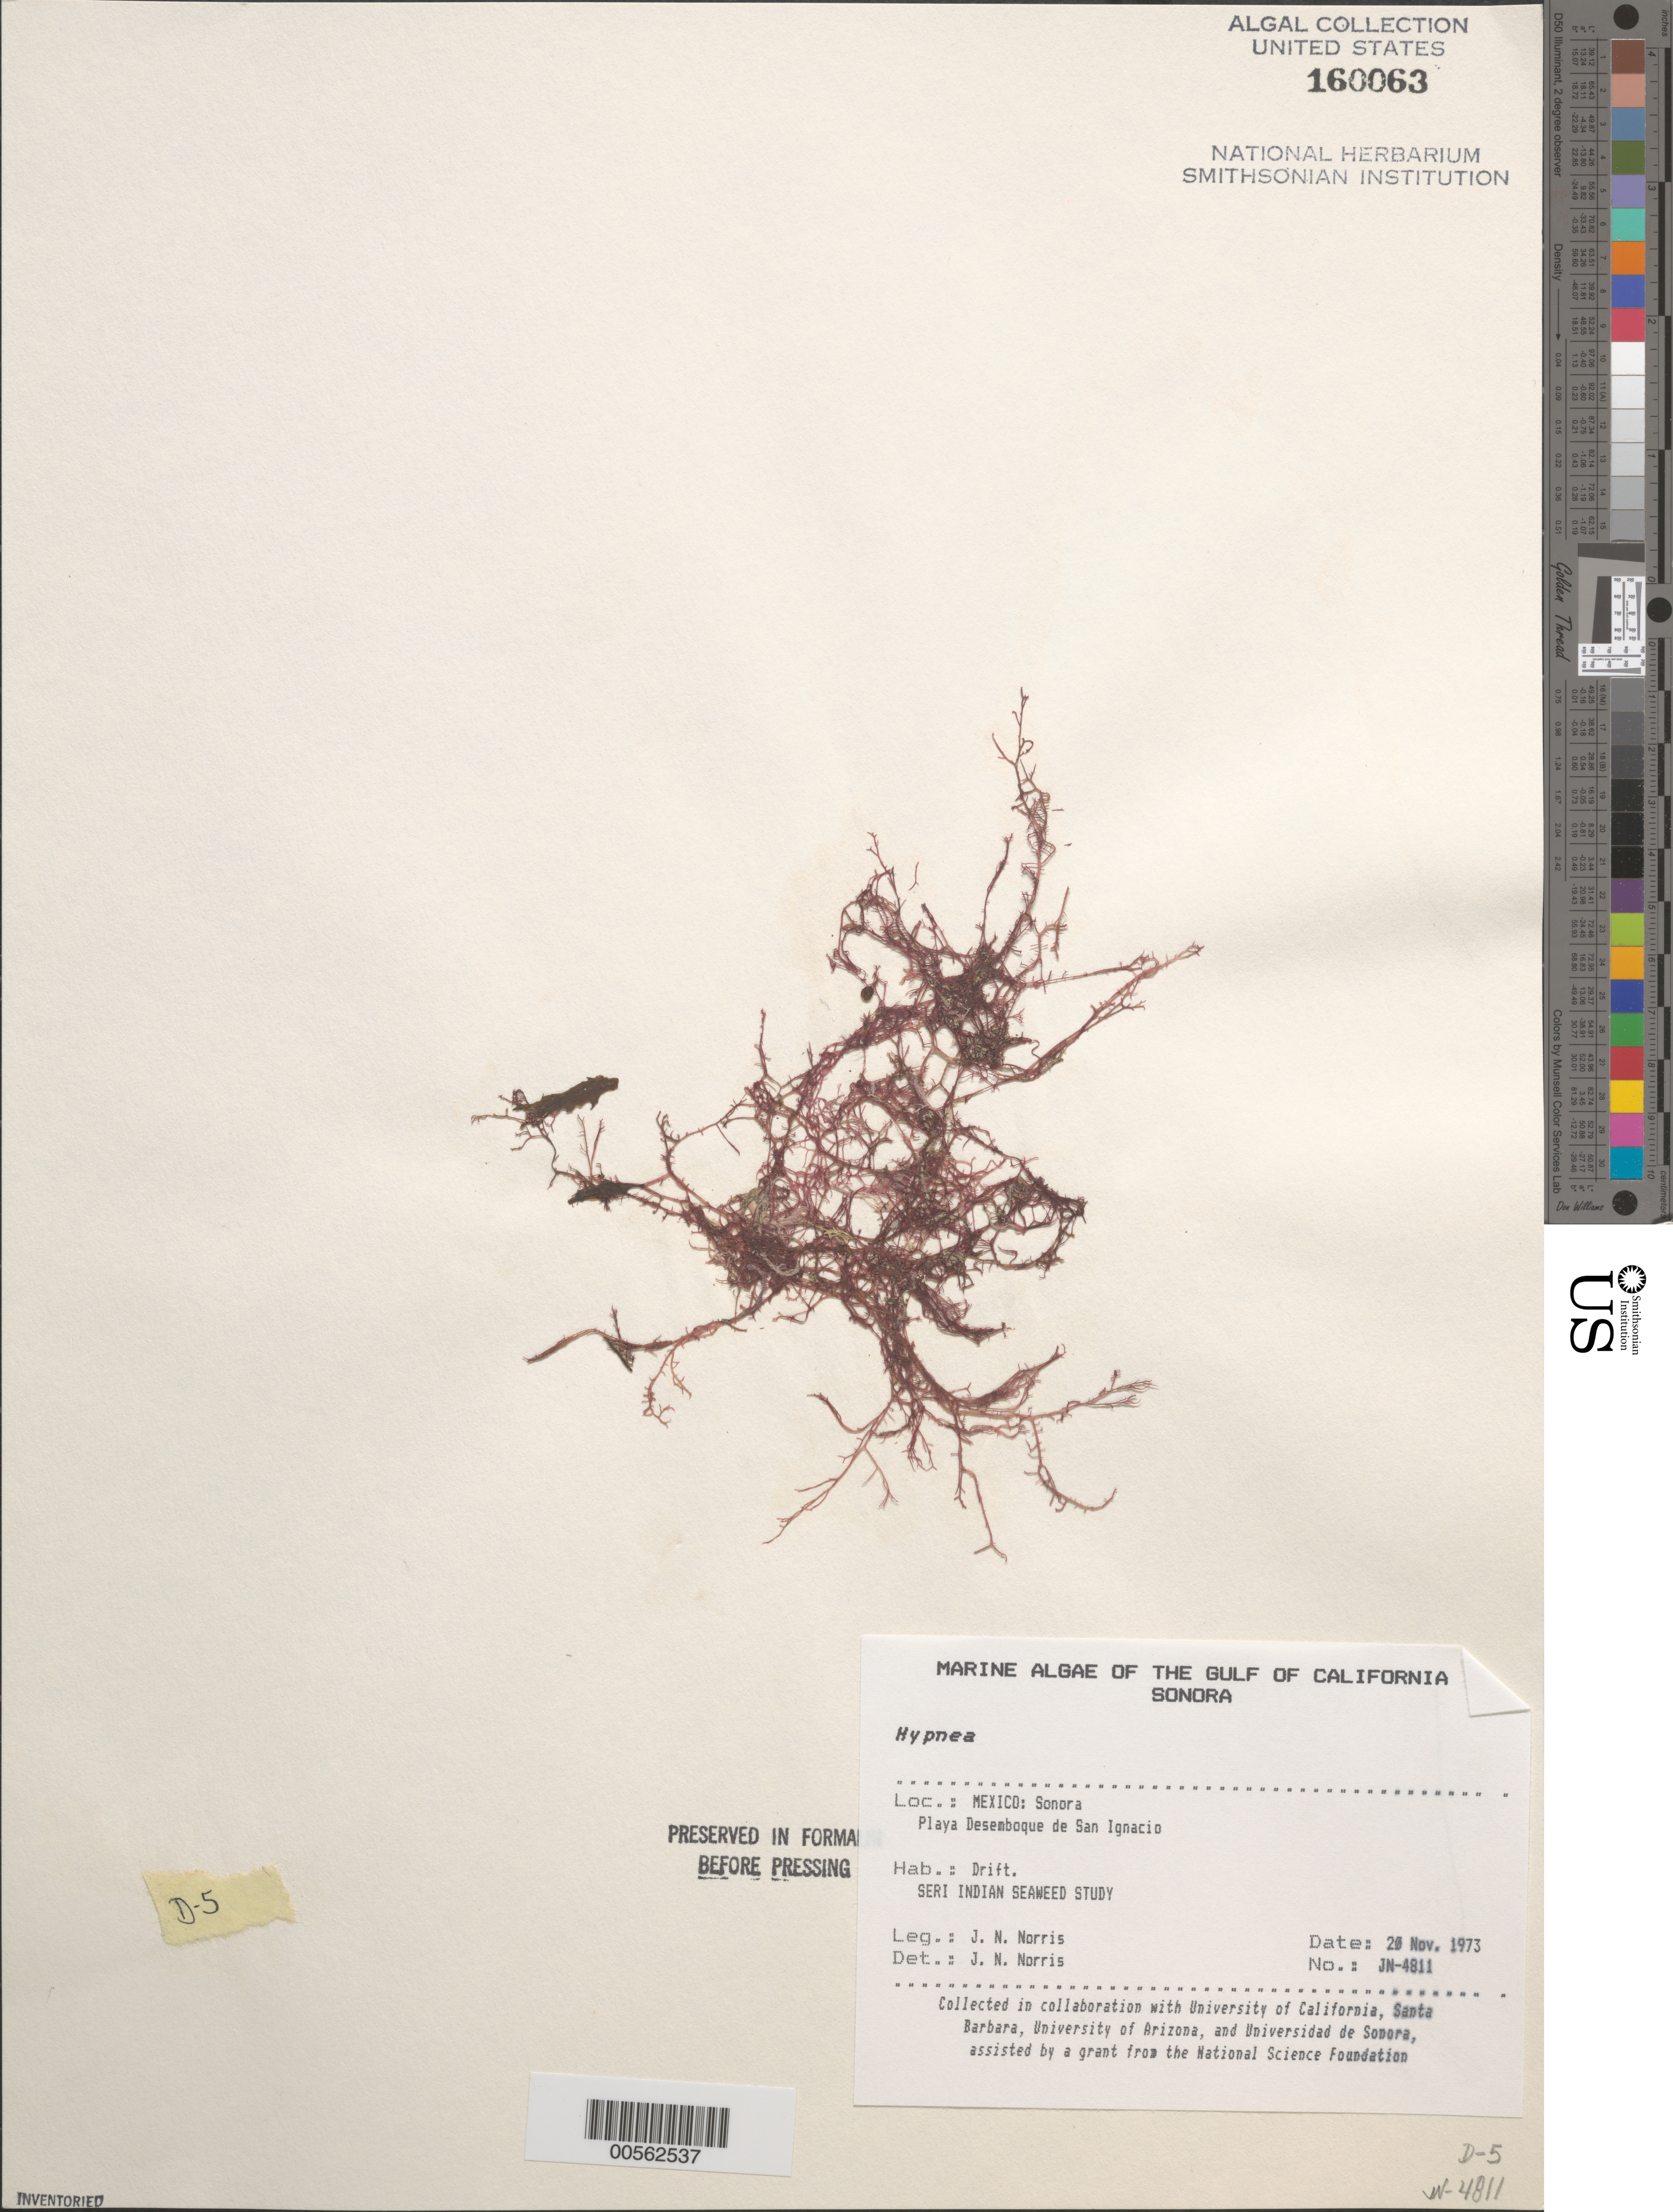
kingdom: Plantae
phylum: Rhodophyta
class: Florideophyceae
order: Gigartinales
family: Cystocloniaceae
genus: Hypnea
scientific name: Hypnea sp.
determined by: Norris, James N.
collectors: J. N. Norris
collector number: JN-4811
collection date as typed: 20 Nov 1973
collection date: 1973-11-20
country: Mexico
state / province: Sonora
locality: Playa Desemboque de San Ignacio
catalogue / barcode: US 160063